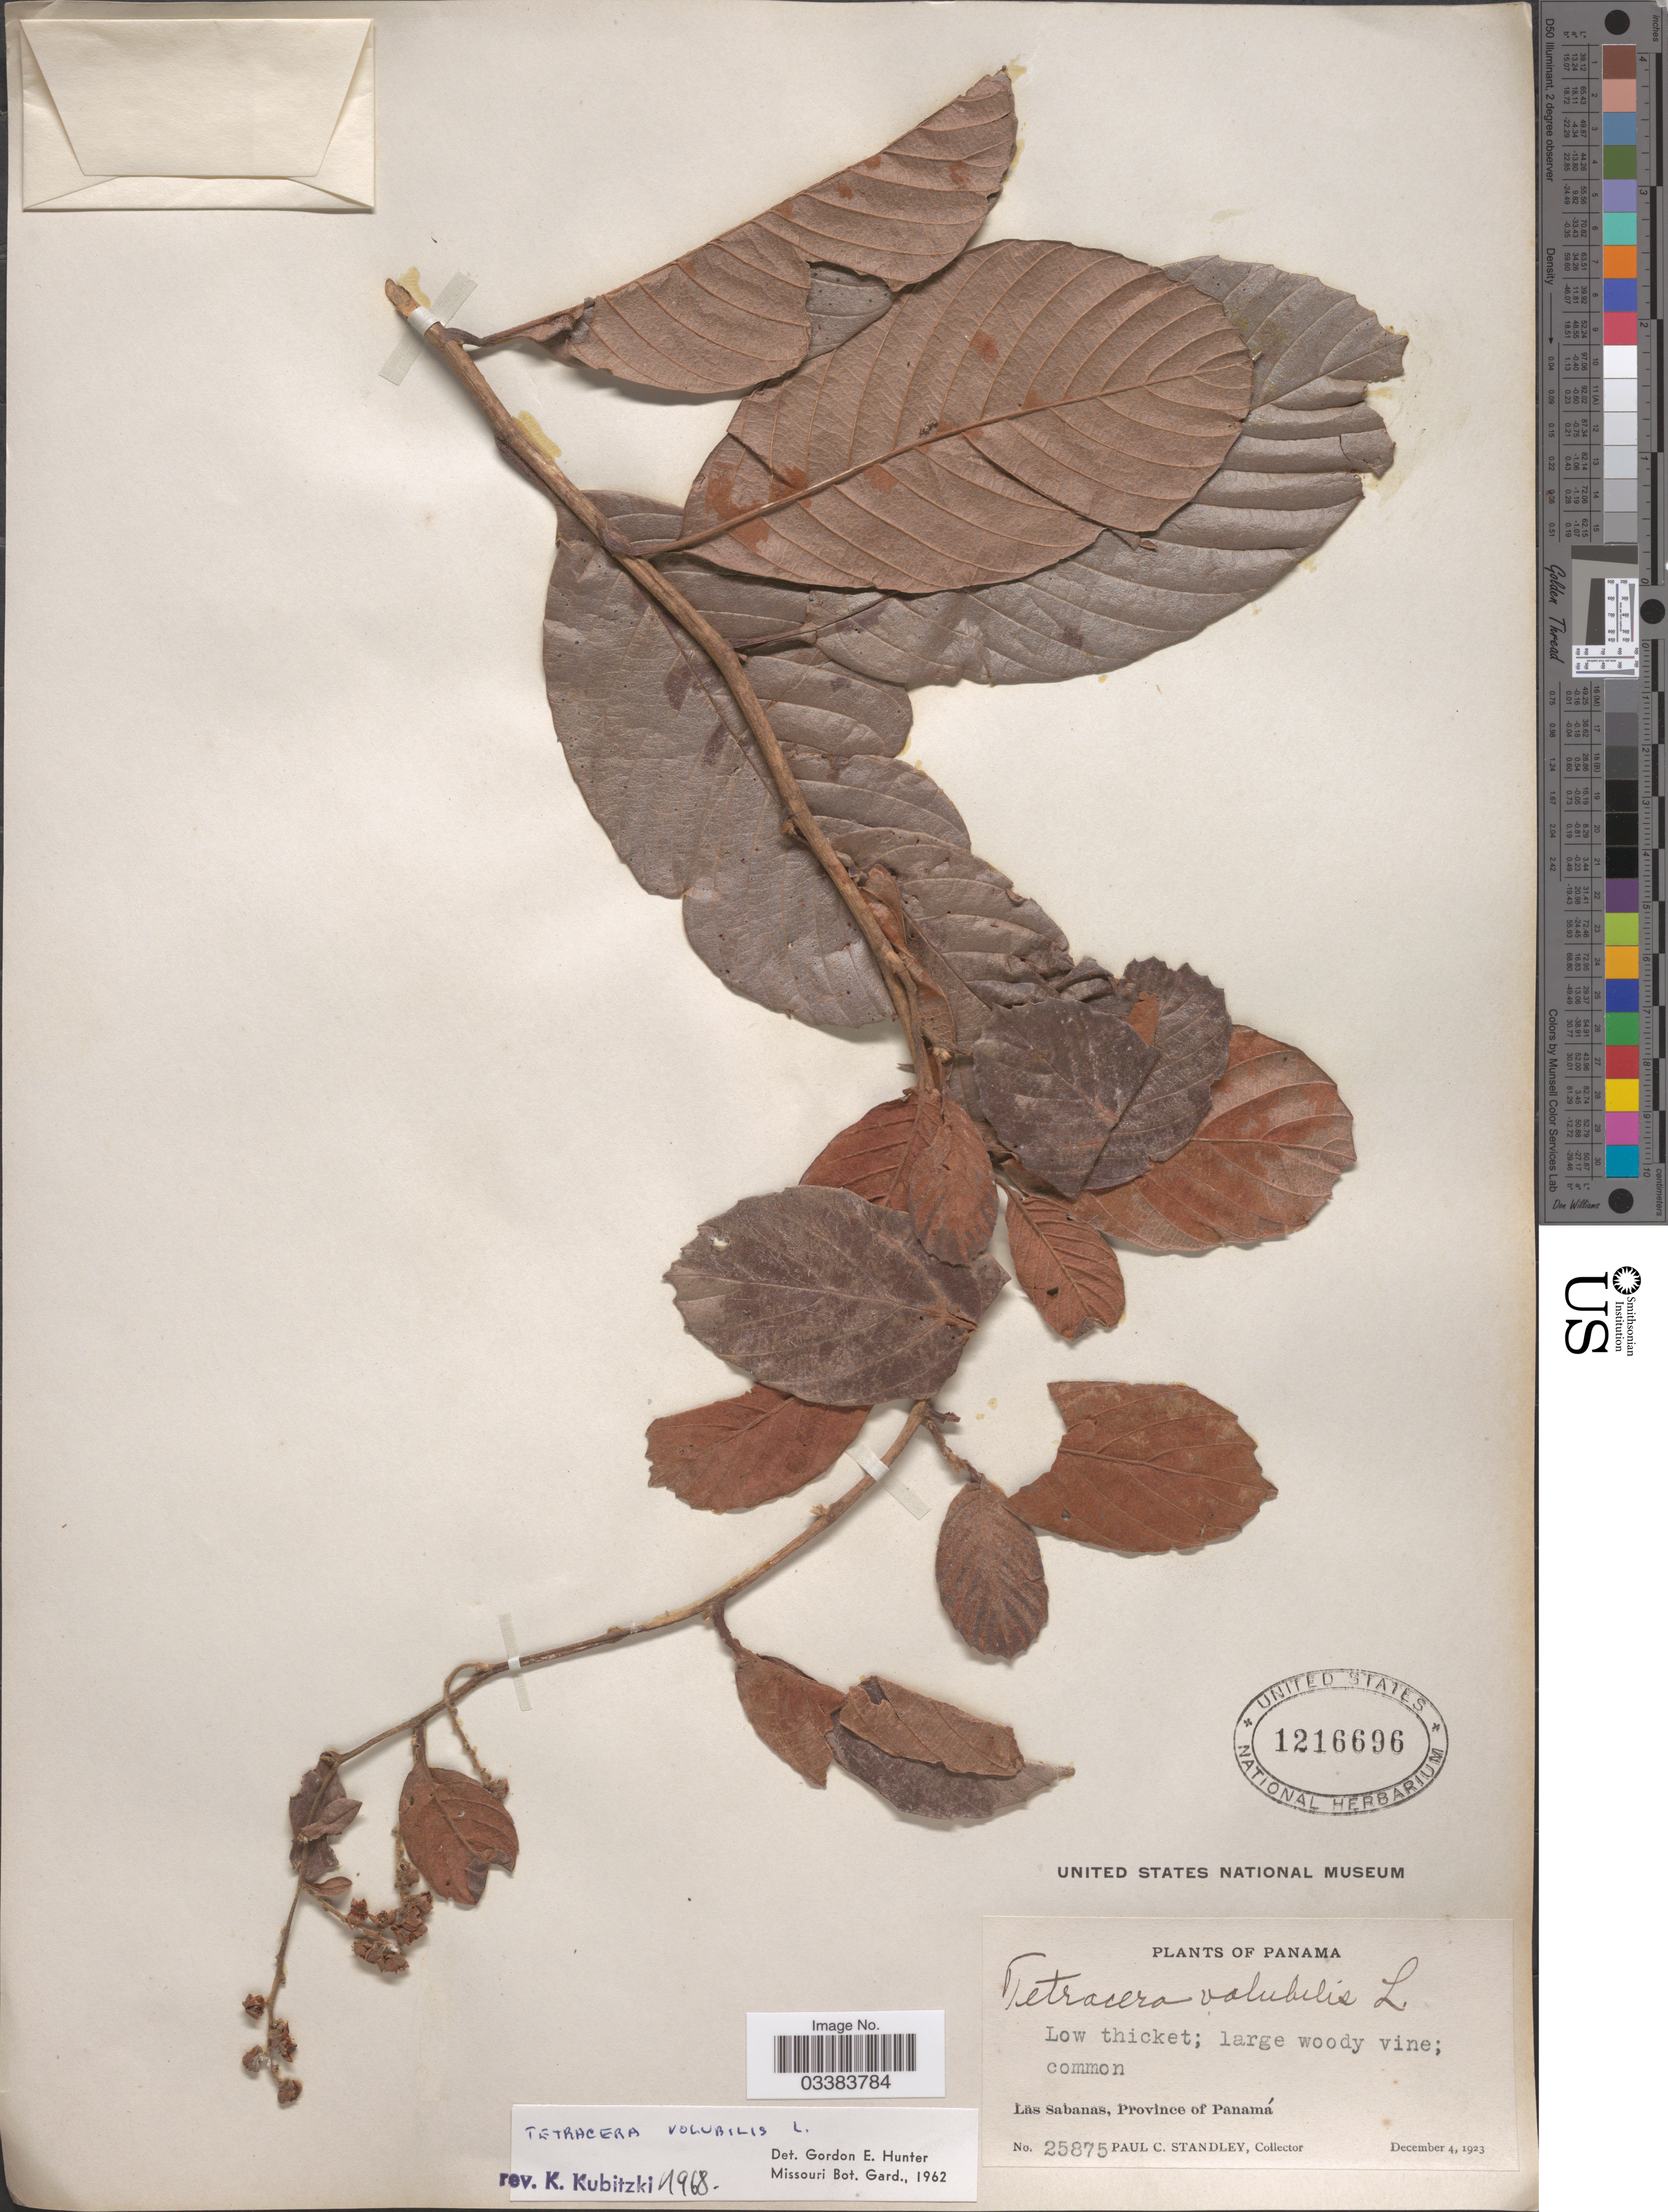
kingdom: Plantae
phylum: Tracheophyta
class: Magnoliopsida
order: Dilleniales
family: Dilleniaceae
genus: Tetracera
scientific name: Tetracera volubilis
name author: L.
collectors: P. C. Standley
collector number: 25875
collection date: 1923-12-04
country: Panama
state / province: Panamá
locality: Las Sabanas.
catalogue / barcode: US 1216696